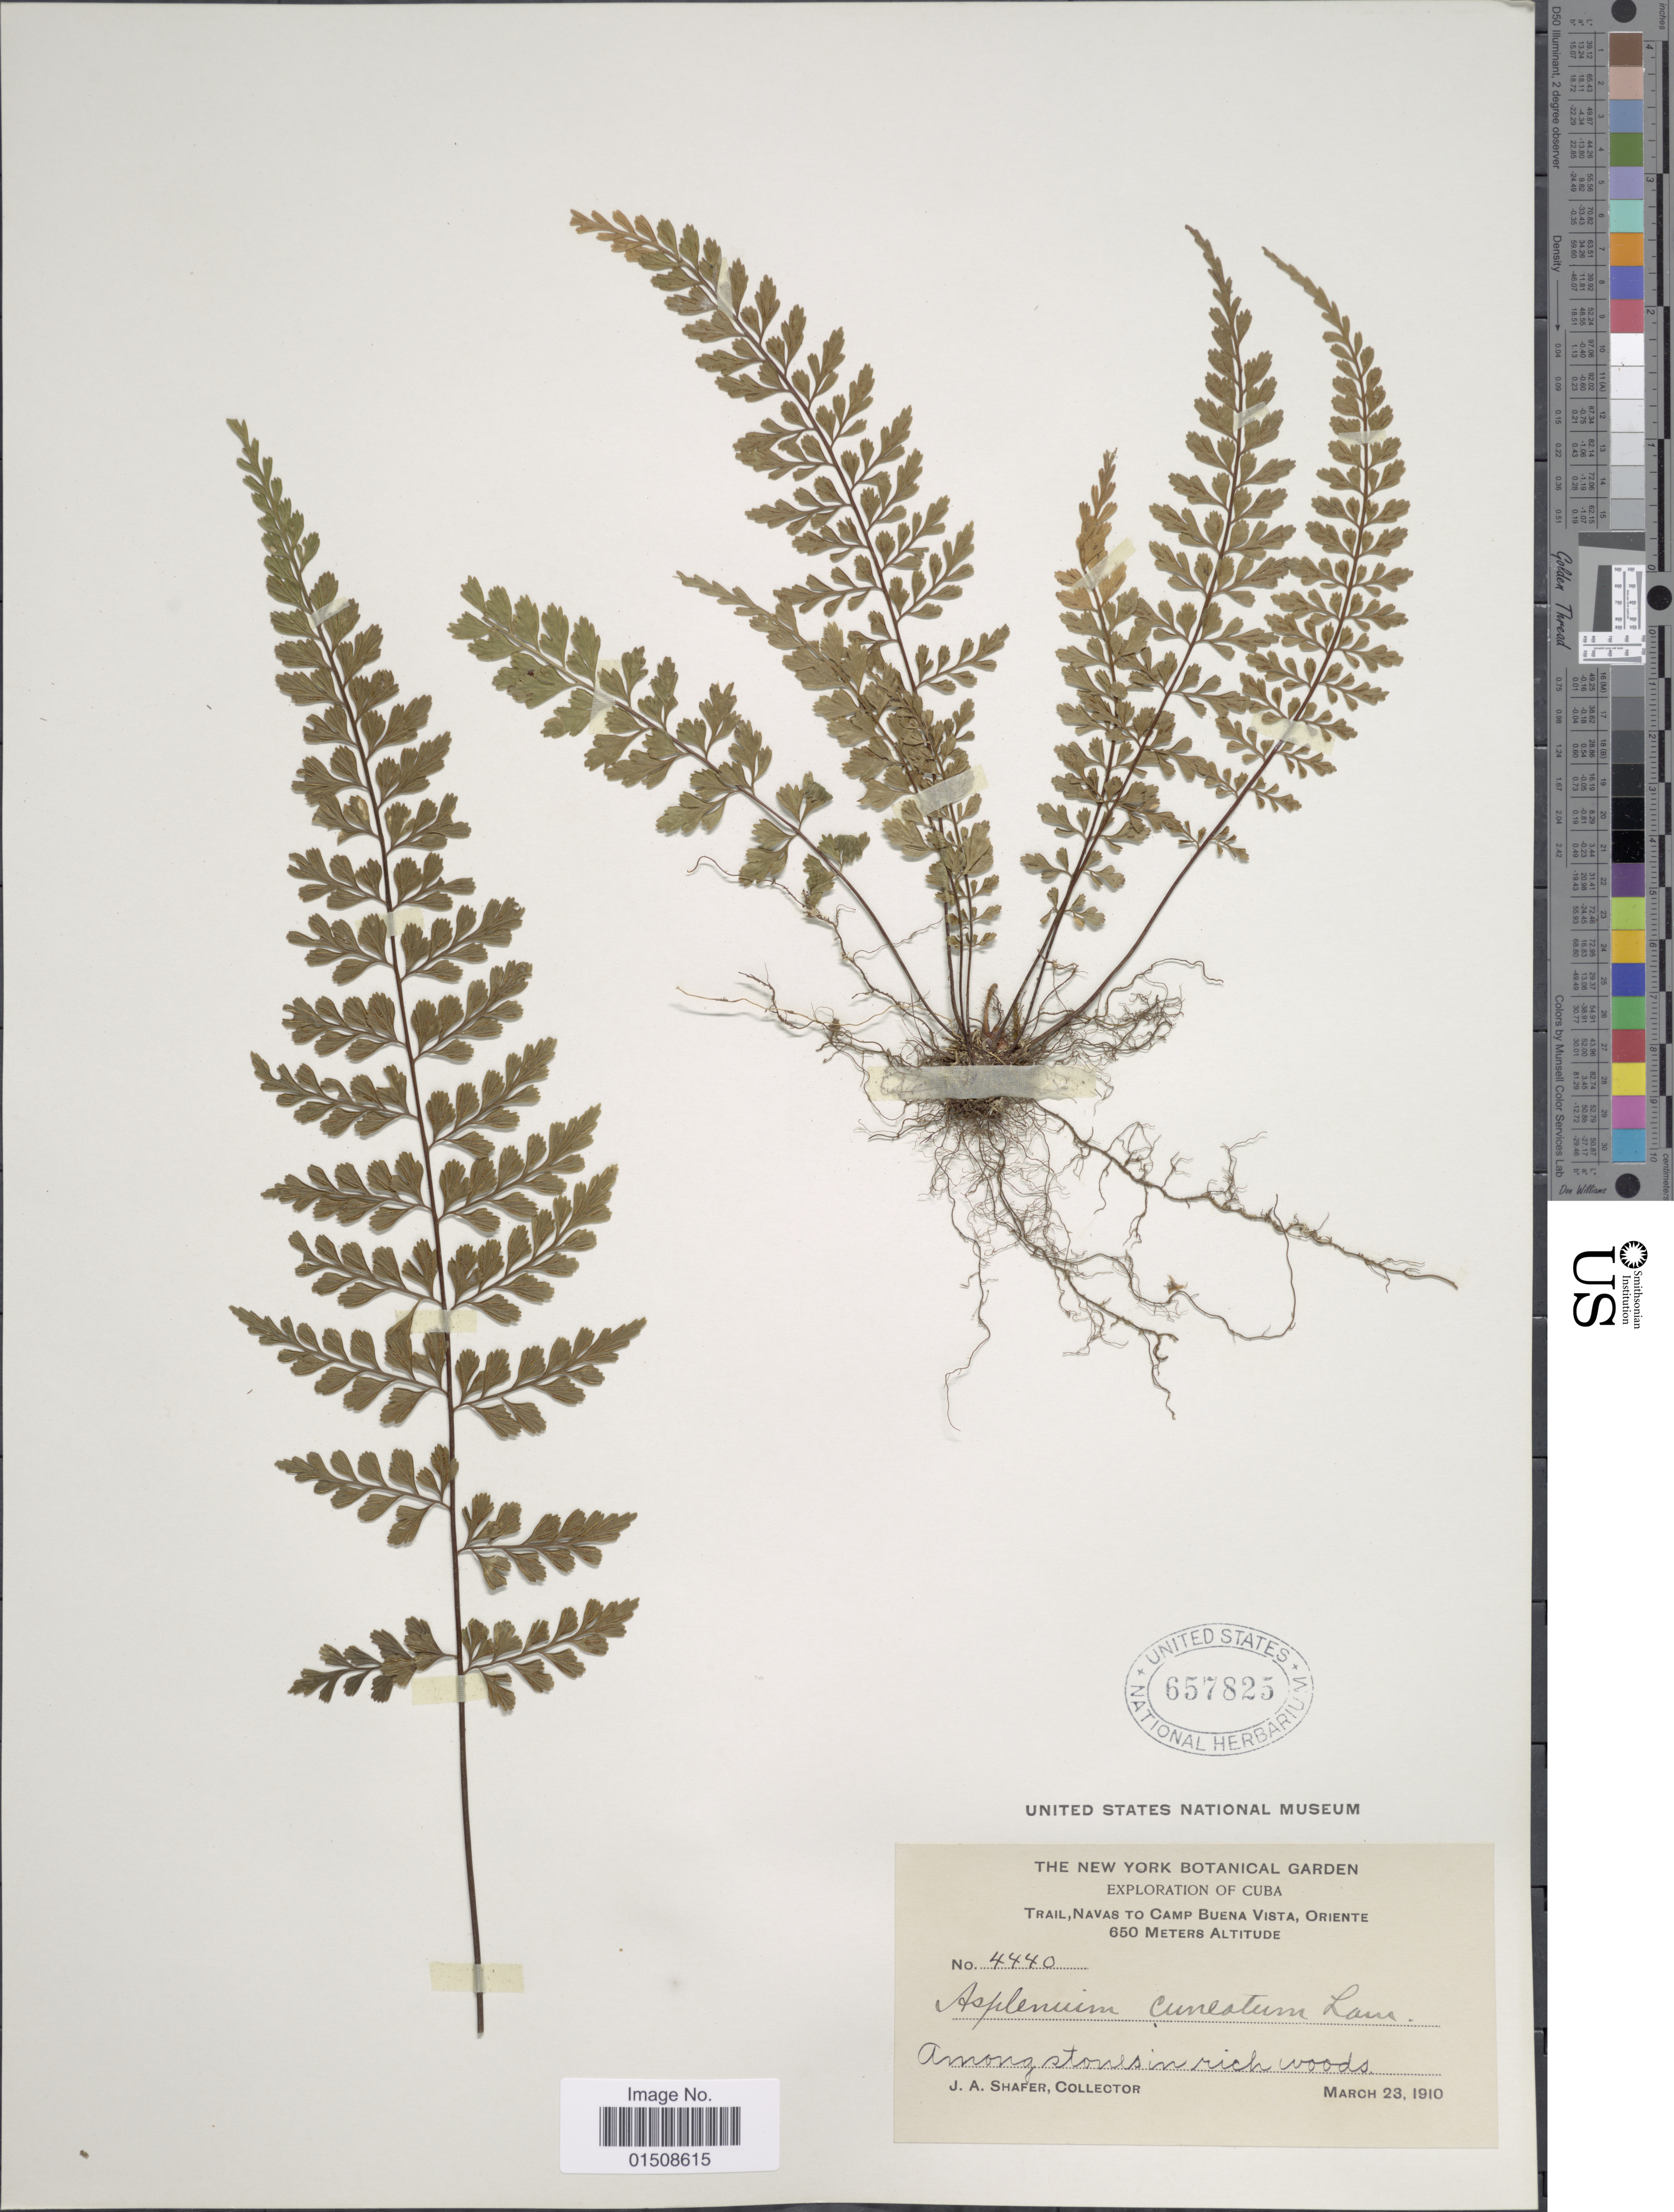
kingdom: Plantae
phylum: Tracheophyta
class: Polypodiopsida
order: Polypodiales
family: Aspleniaceae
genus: Asplenium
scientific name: Asplenium cuneatum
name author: Lam.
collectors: J. A. Shafer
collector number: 4440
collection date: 1910-03-23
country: Cuba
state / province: Oriente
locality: Trail, Navas to Camp Buena Vista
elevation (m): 650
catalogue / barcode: US 657825